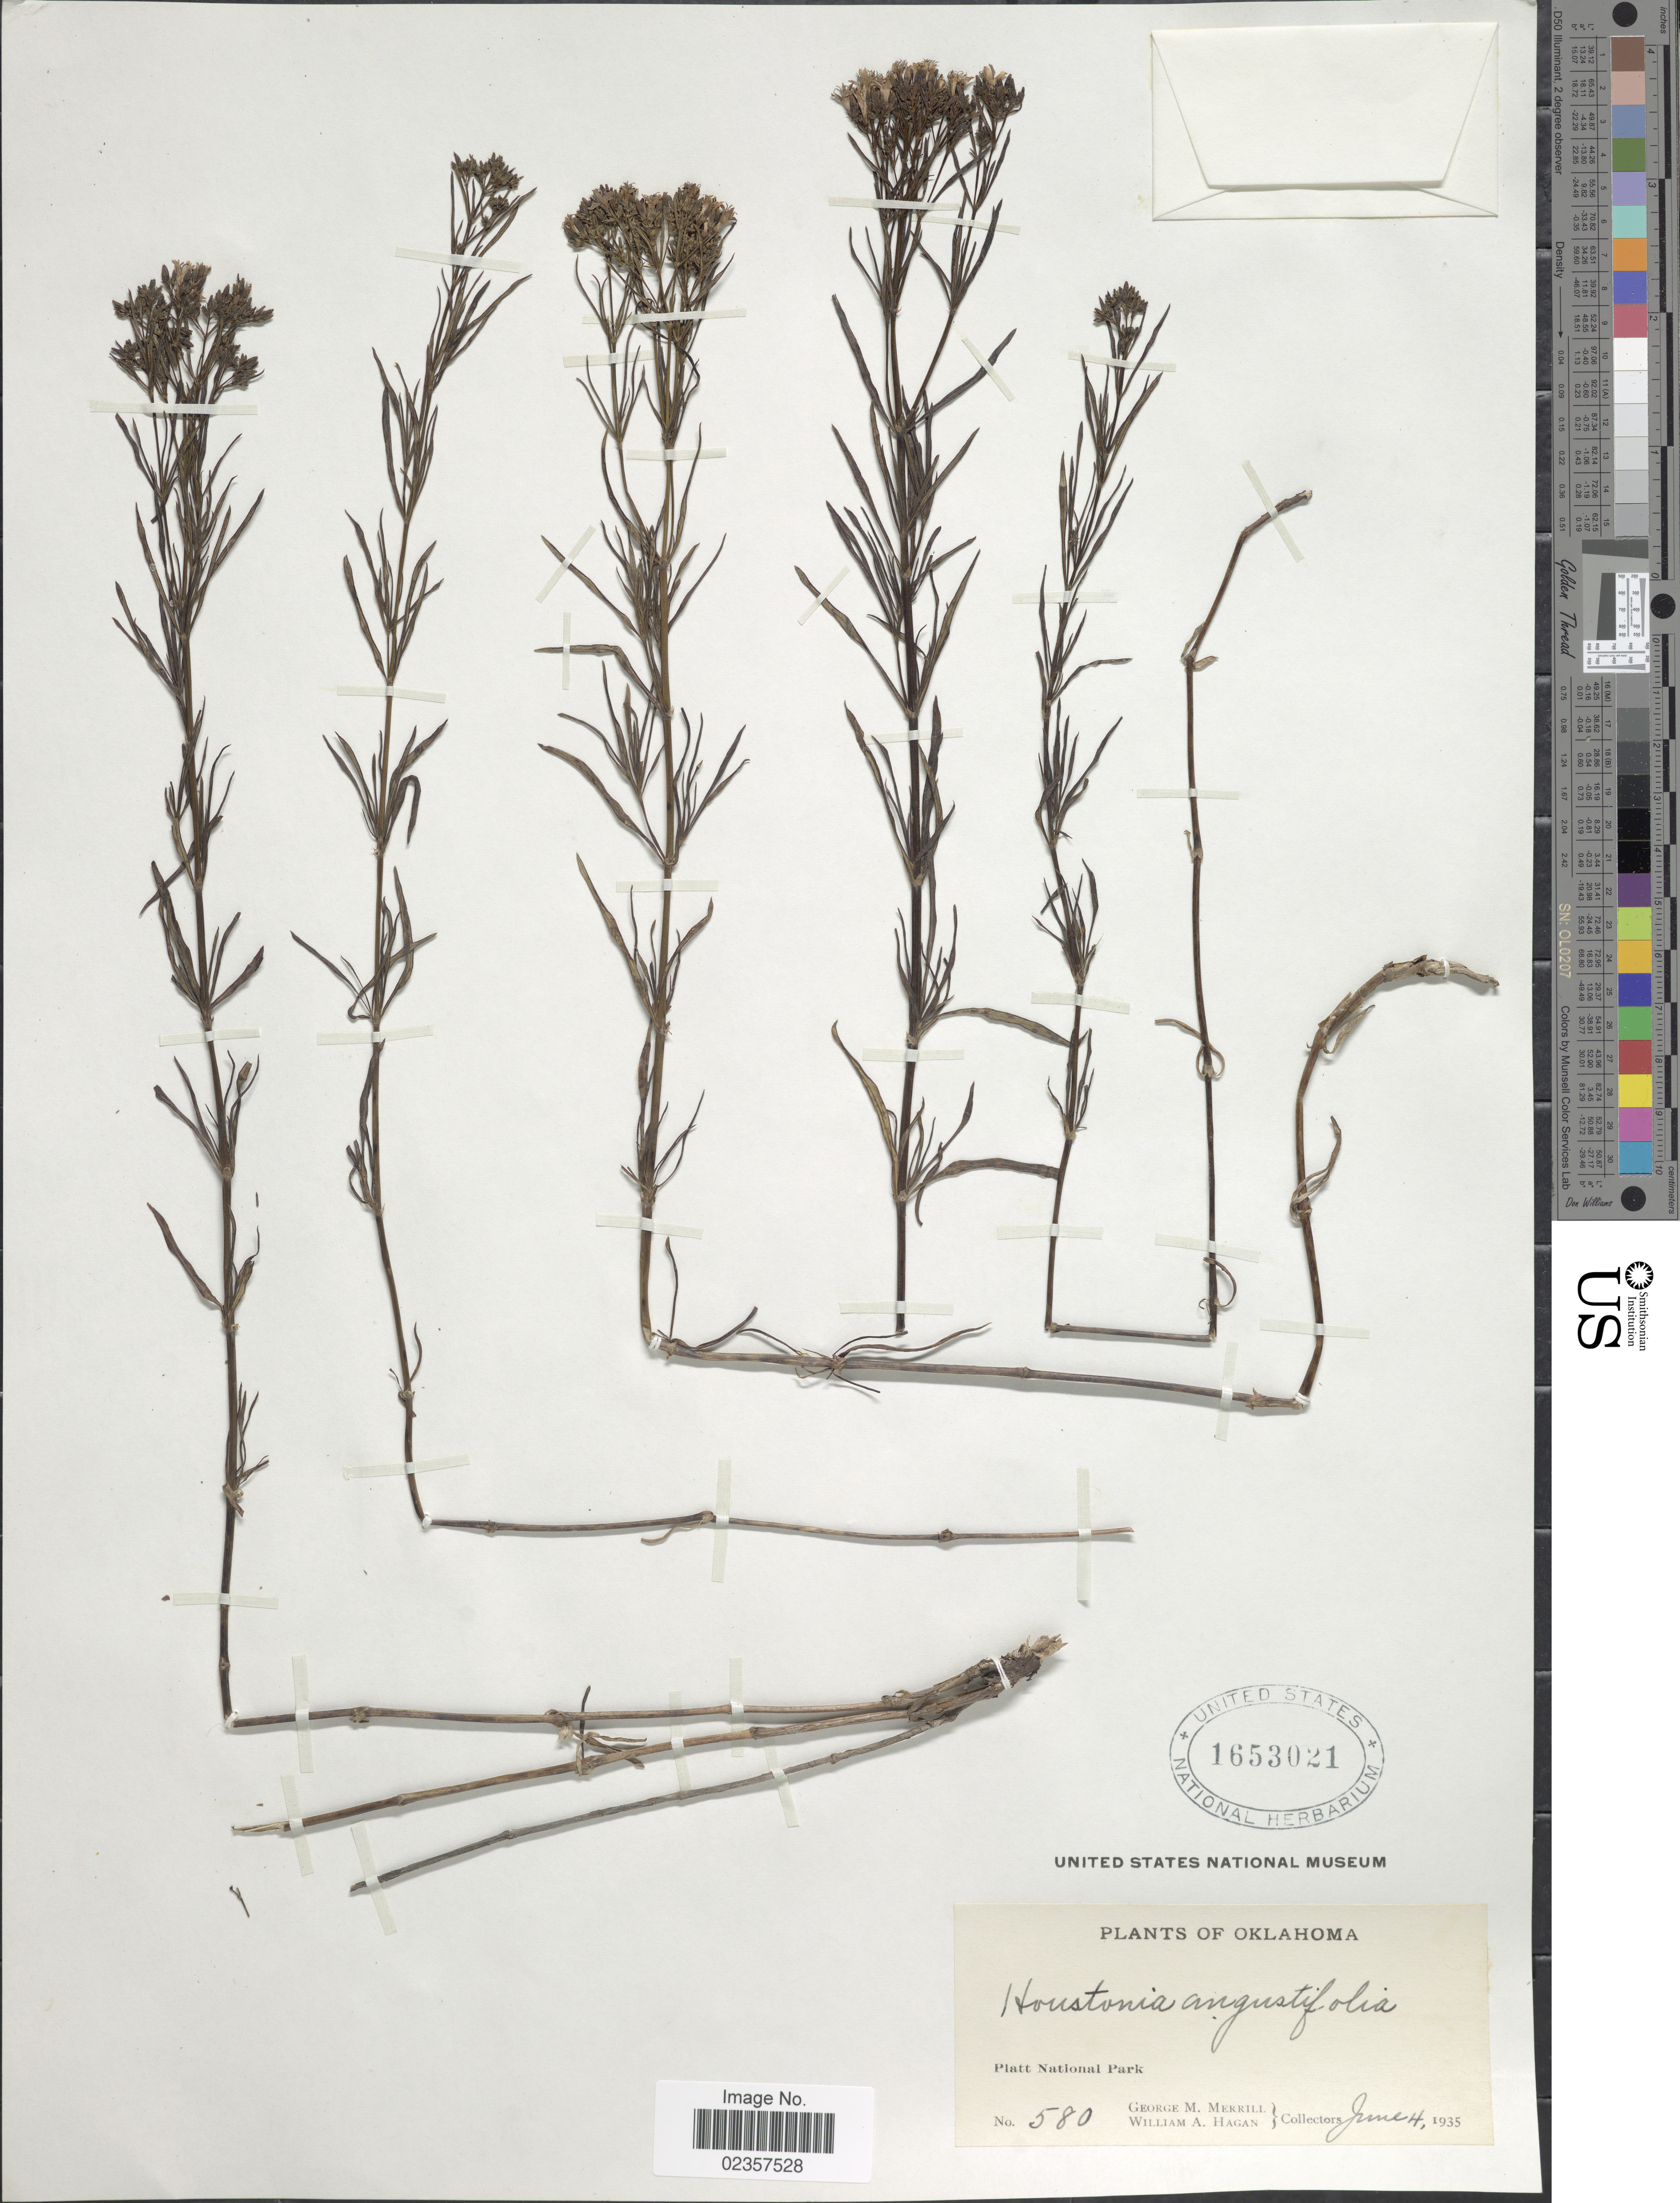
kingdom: Plantae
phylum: Tracheophyta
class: Magnoliopsida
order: Gentianales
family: Rubiaceae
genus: Houstonia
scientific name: Houstonia nigricans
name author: (Lam.) Fernald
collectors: G. M. Merrill & W. Hagan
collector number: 580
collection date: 1935-06-04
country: United States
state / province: Oklahoma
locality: Platt National Park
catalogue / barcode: US 1653021